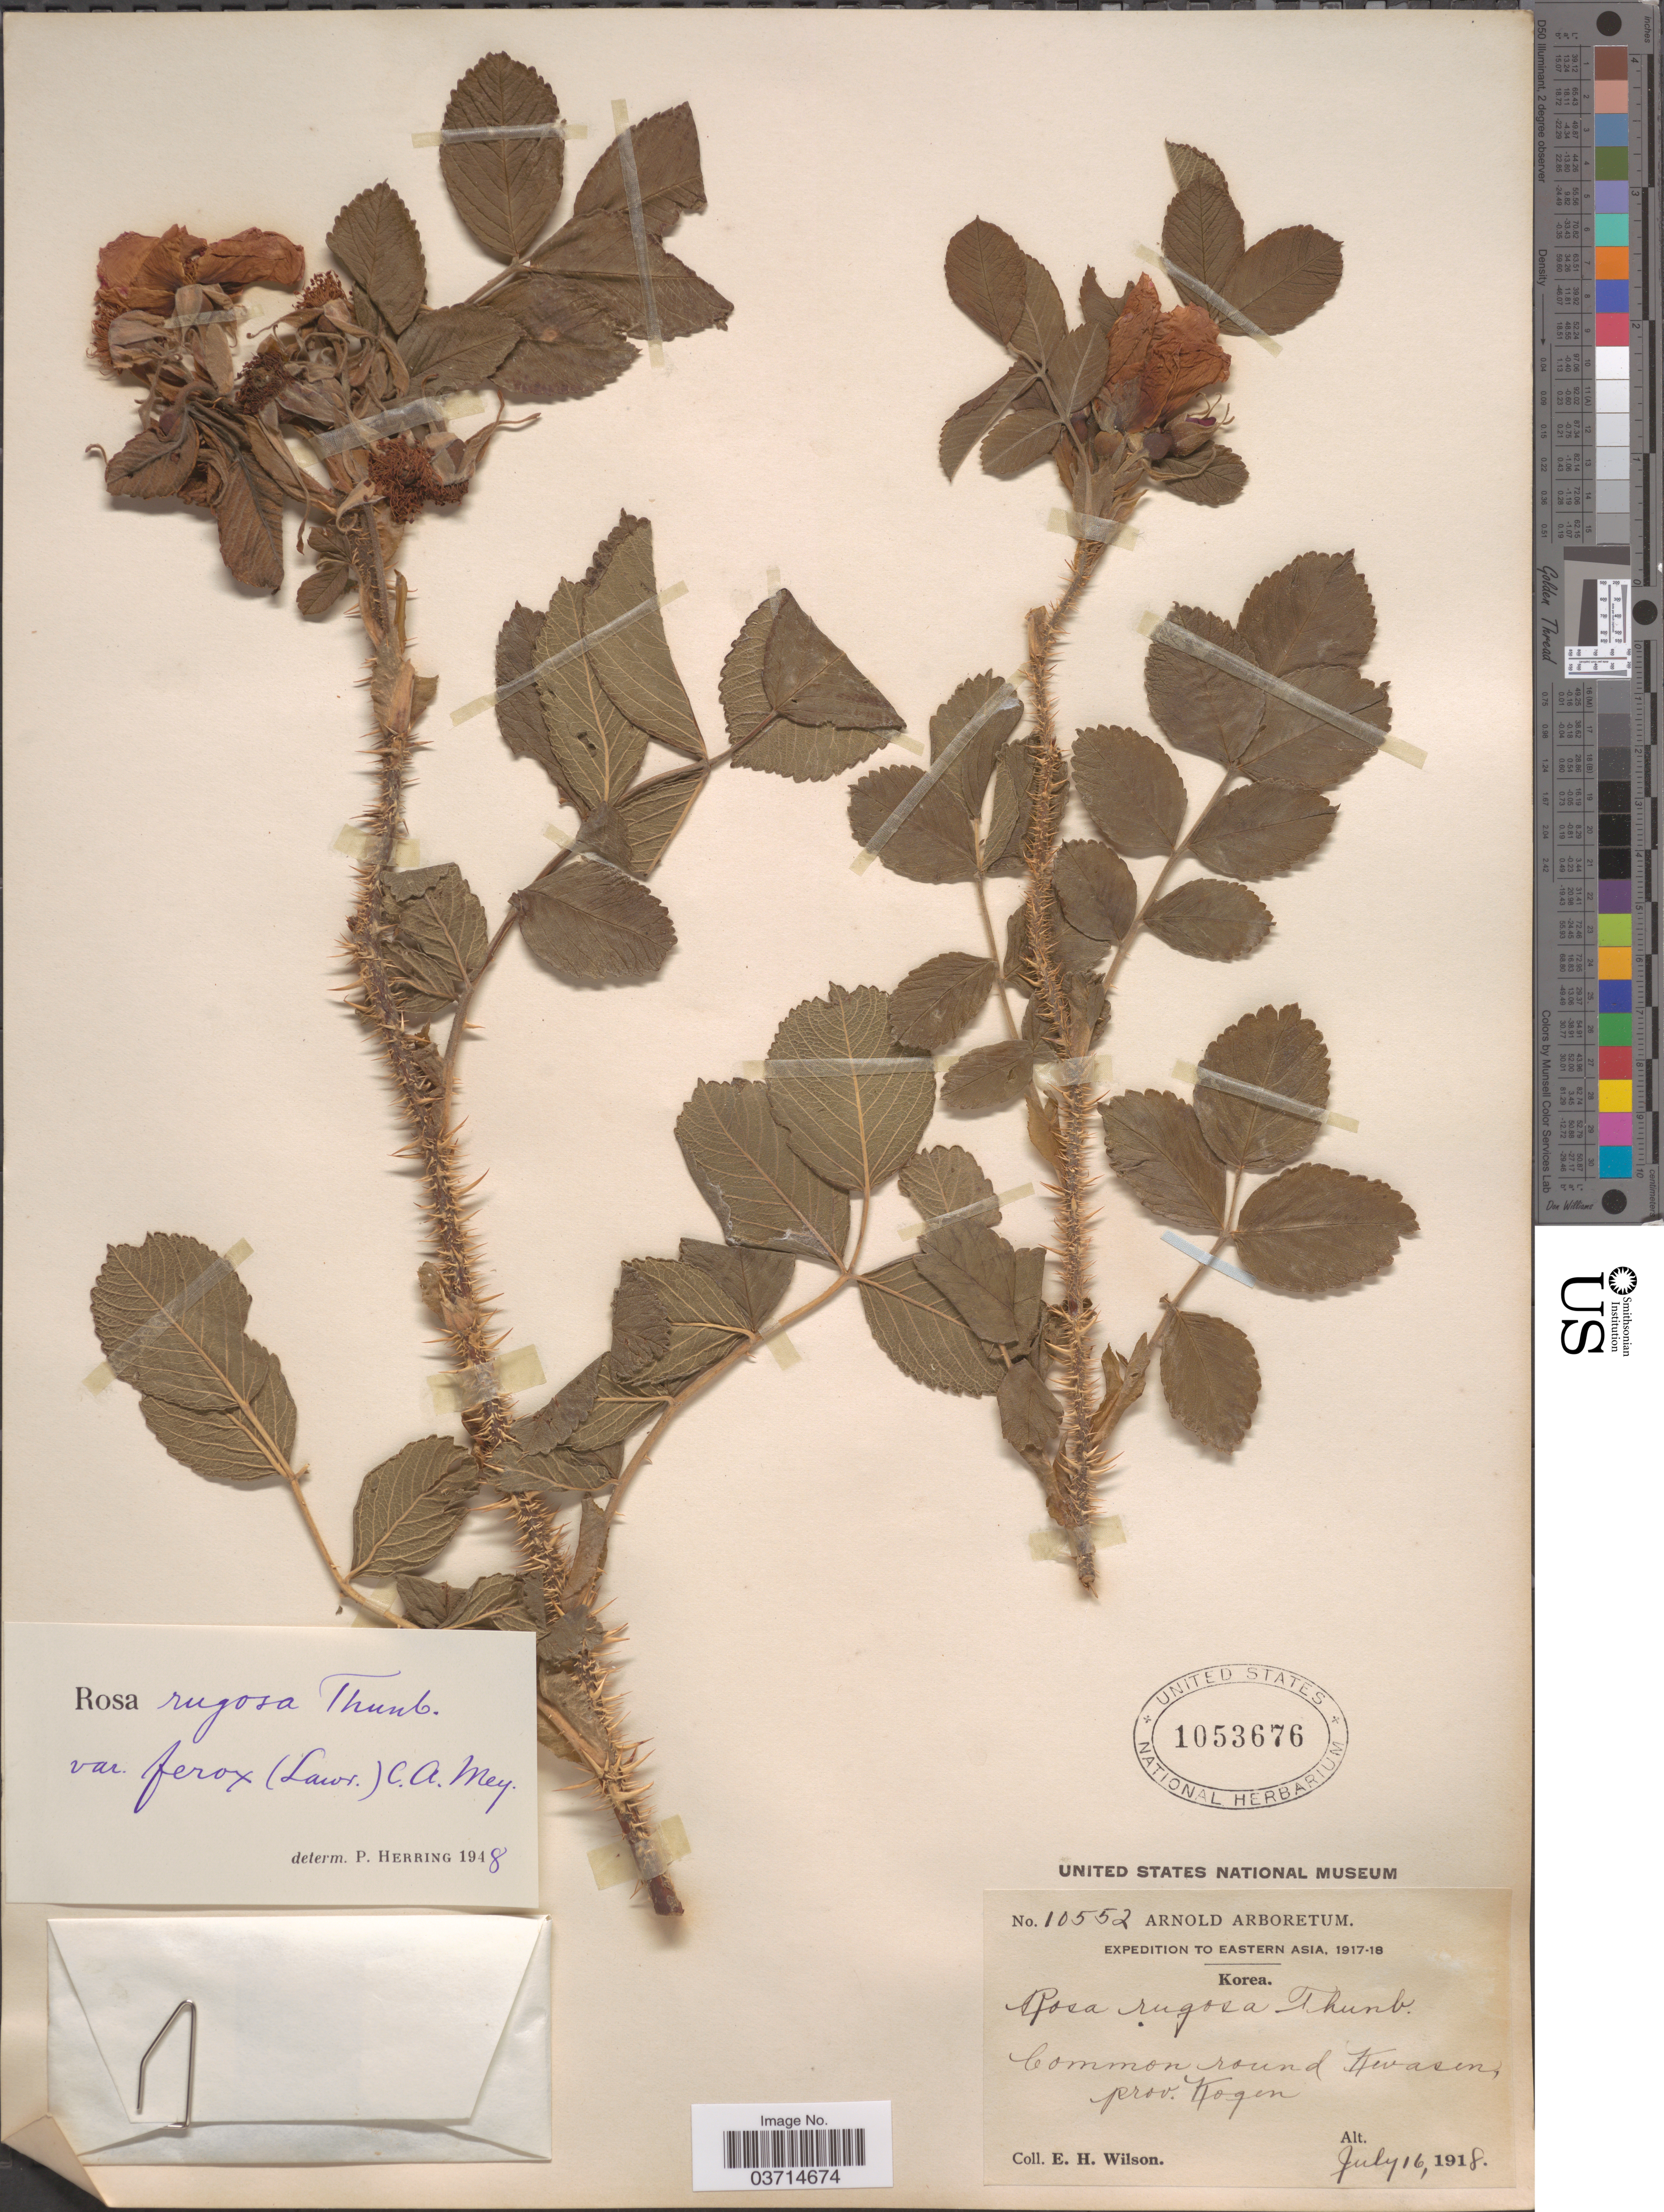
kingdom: Plantae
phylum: Tracheophyta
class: Magnoliopsida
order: Rosales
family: Rosaceae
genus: Rosa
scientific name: Rosa rugosa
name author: Thunb.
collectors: E. Wilson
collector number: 10552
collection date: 1918-07-16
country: North Korea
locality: Eastern Asia. Common round Kwasen, prov. Kogen.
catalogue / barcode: US 1053676